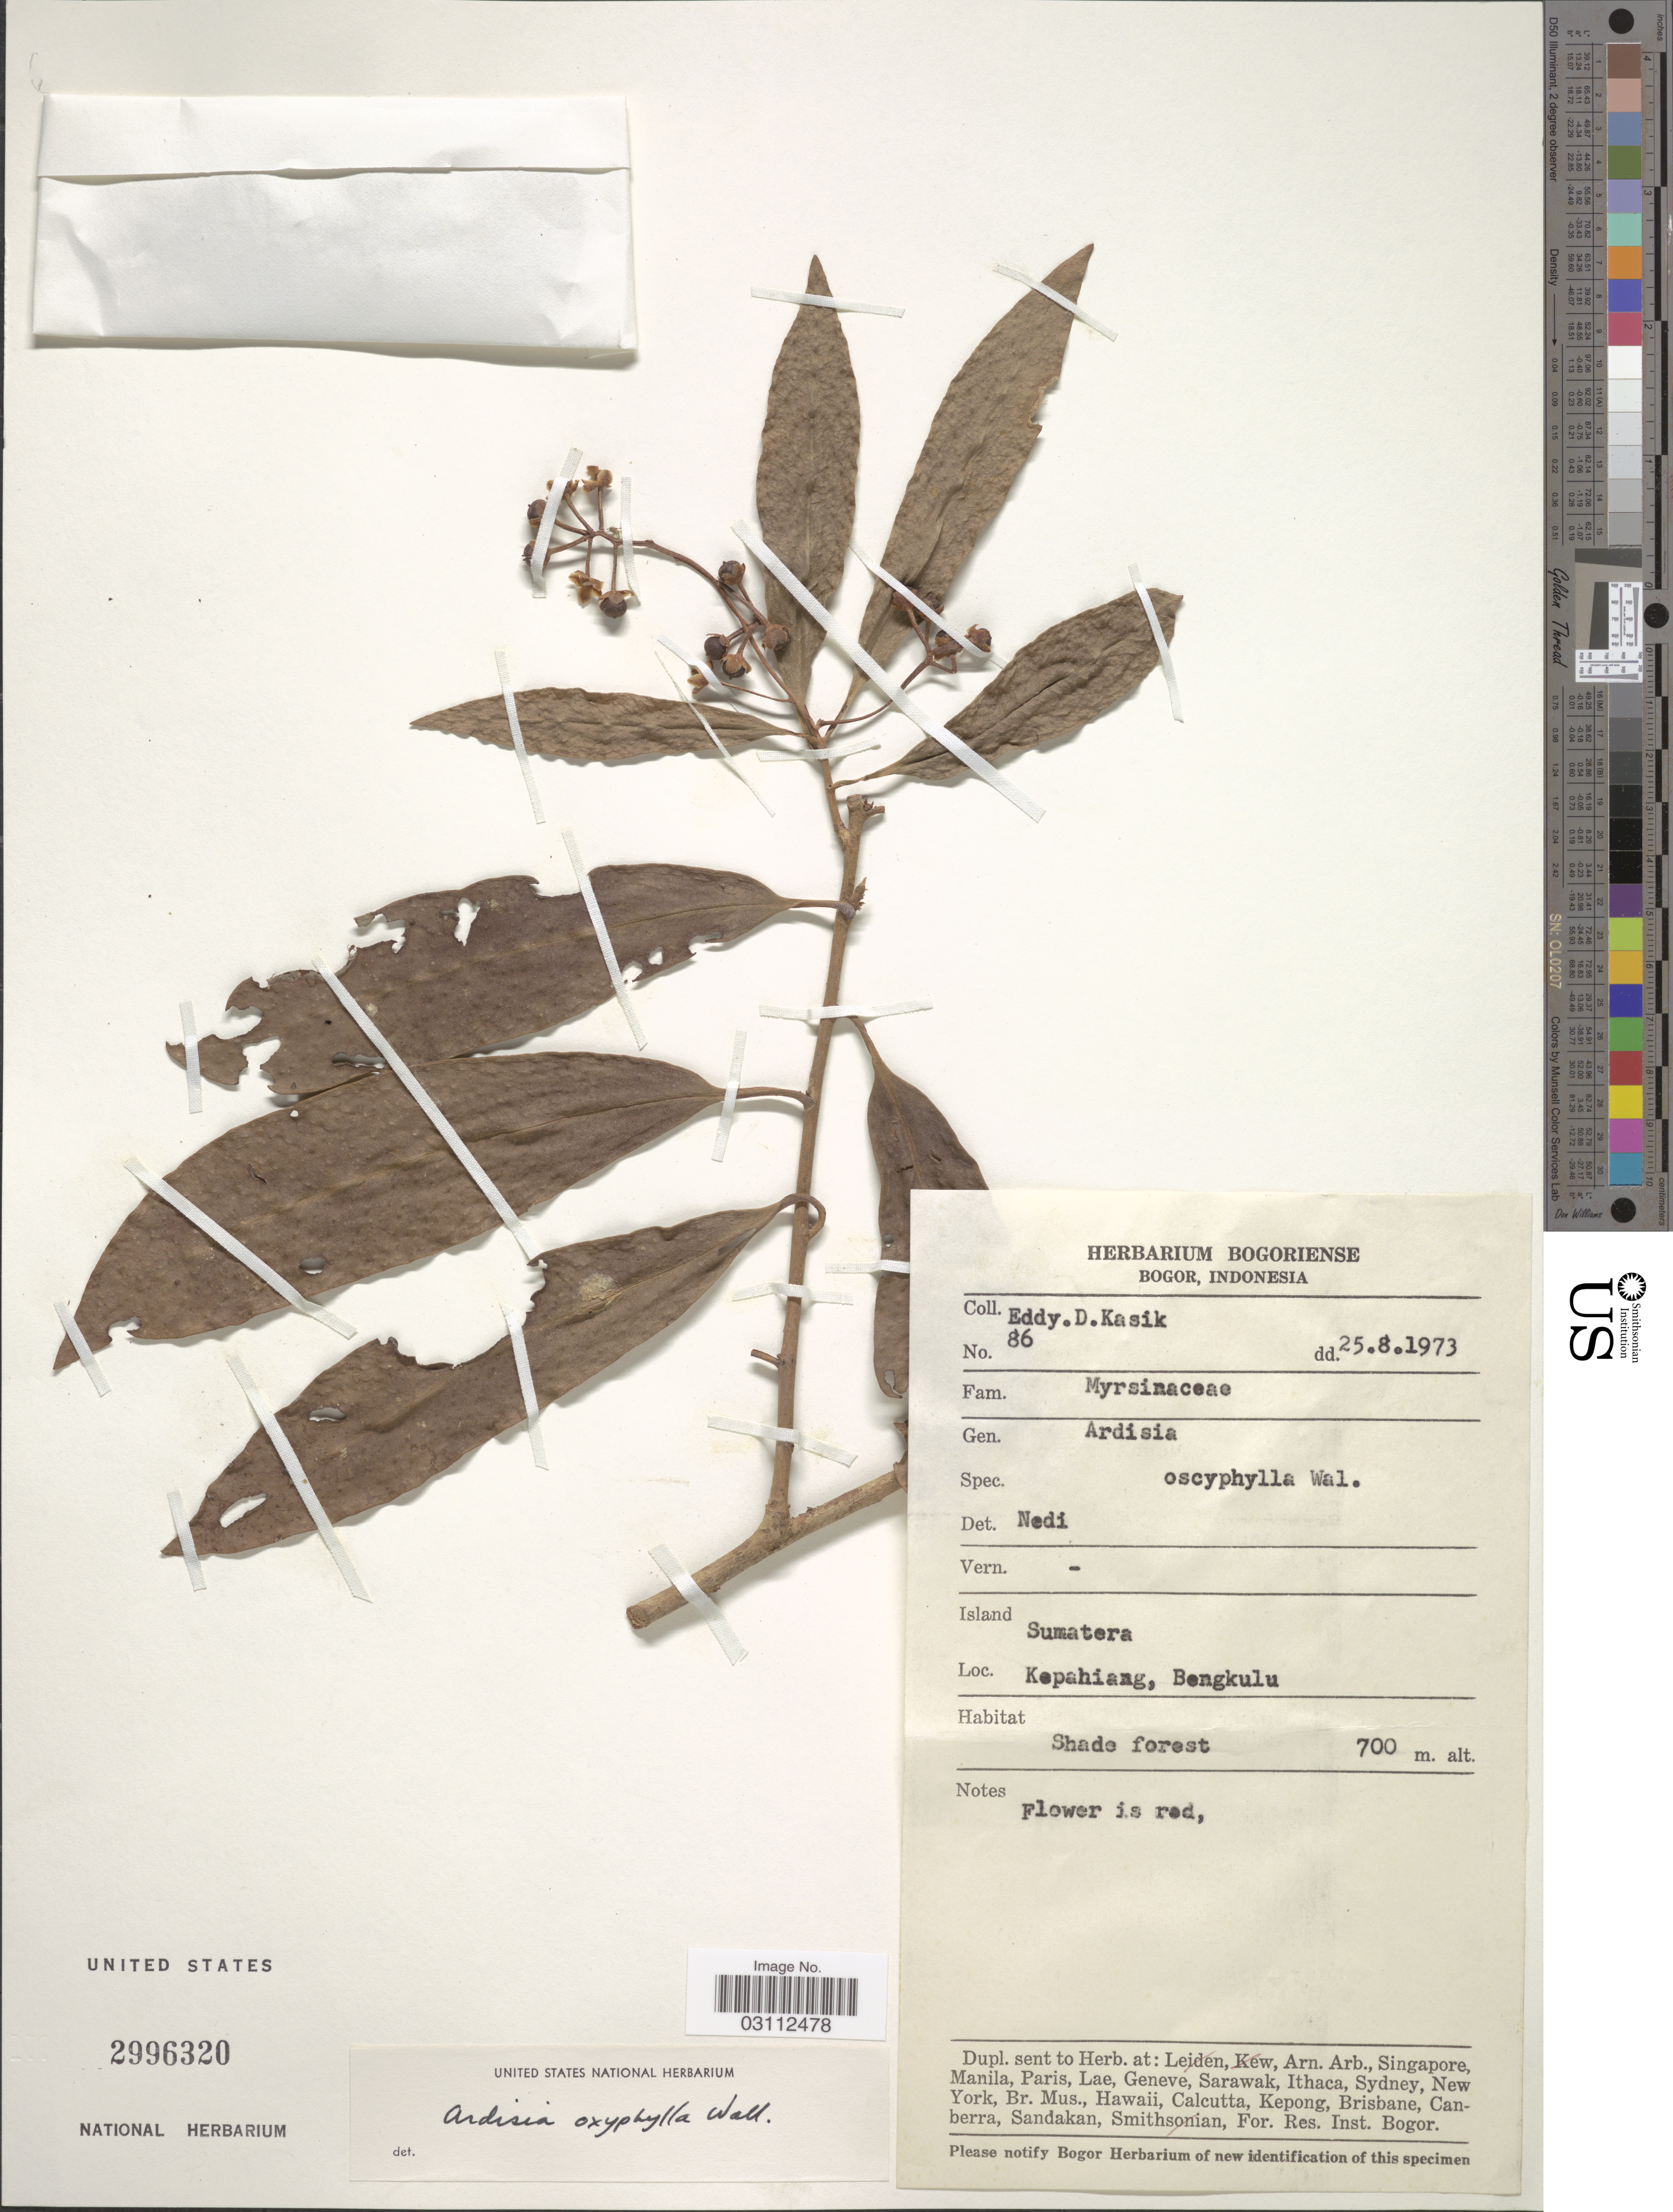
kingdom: Plantae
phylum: Tracheophyta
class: Magnoliopsida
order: Ericales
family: Primulaceae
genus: Ardisia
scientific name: Ardisia oxyphylla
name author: Wall. ex DC.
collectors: E. Kasik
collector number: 86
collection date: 1973-08-25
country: Indonesia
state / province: Sumatra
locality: Island Sumatra. Kepahiang, Bengkulu.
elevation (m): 700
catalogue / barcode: US 2996320